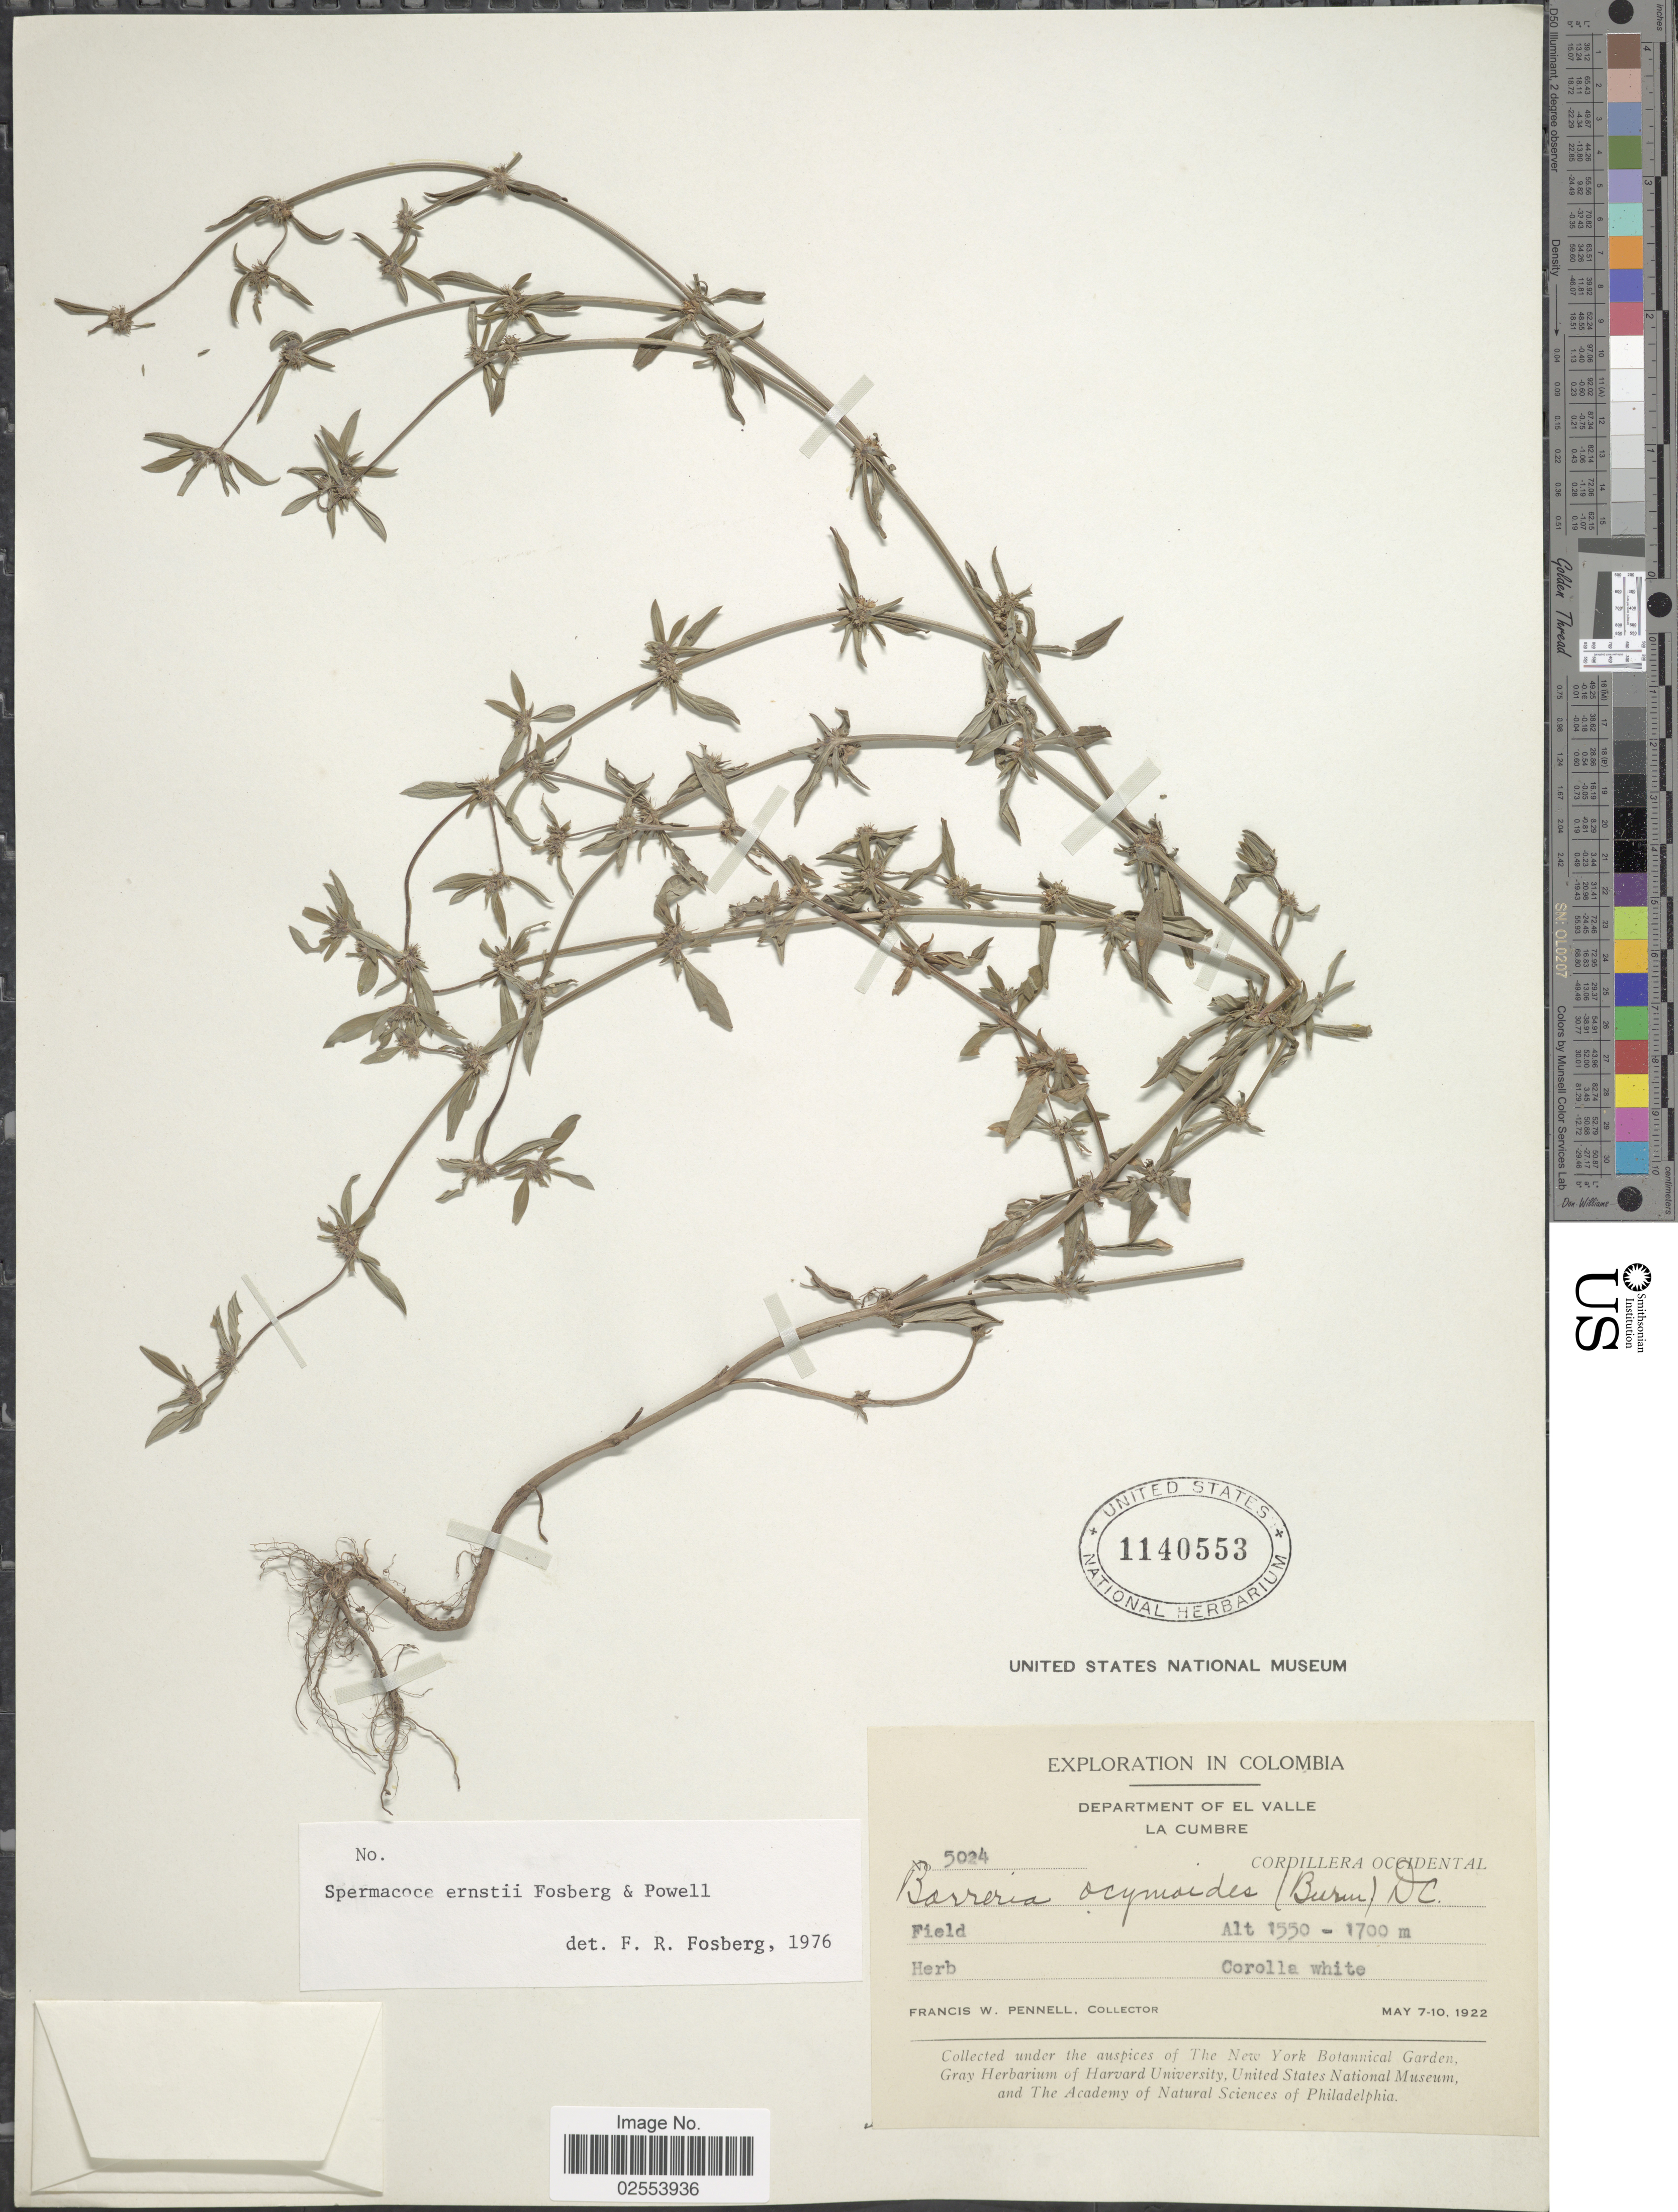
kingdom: Plantae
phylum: Tracheophyta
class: Magnoliopsida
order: Gentianales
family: Rubiaceae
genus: Spermacoce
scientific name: Spermacoce ernstii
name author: Fosberg & D.A. Powell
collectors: F. W. Pennell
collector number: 5024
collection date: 1922-05-07/1922-05-10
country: Colombia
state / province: Valle del Cauca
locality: Department of El Valle, La Cumbre, Cordillera Occidental, Field.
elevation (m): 1550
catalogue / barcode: US 1140553